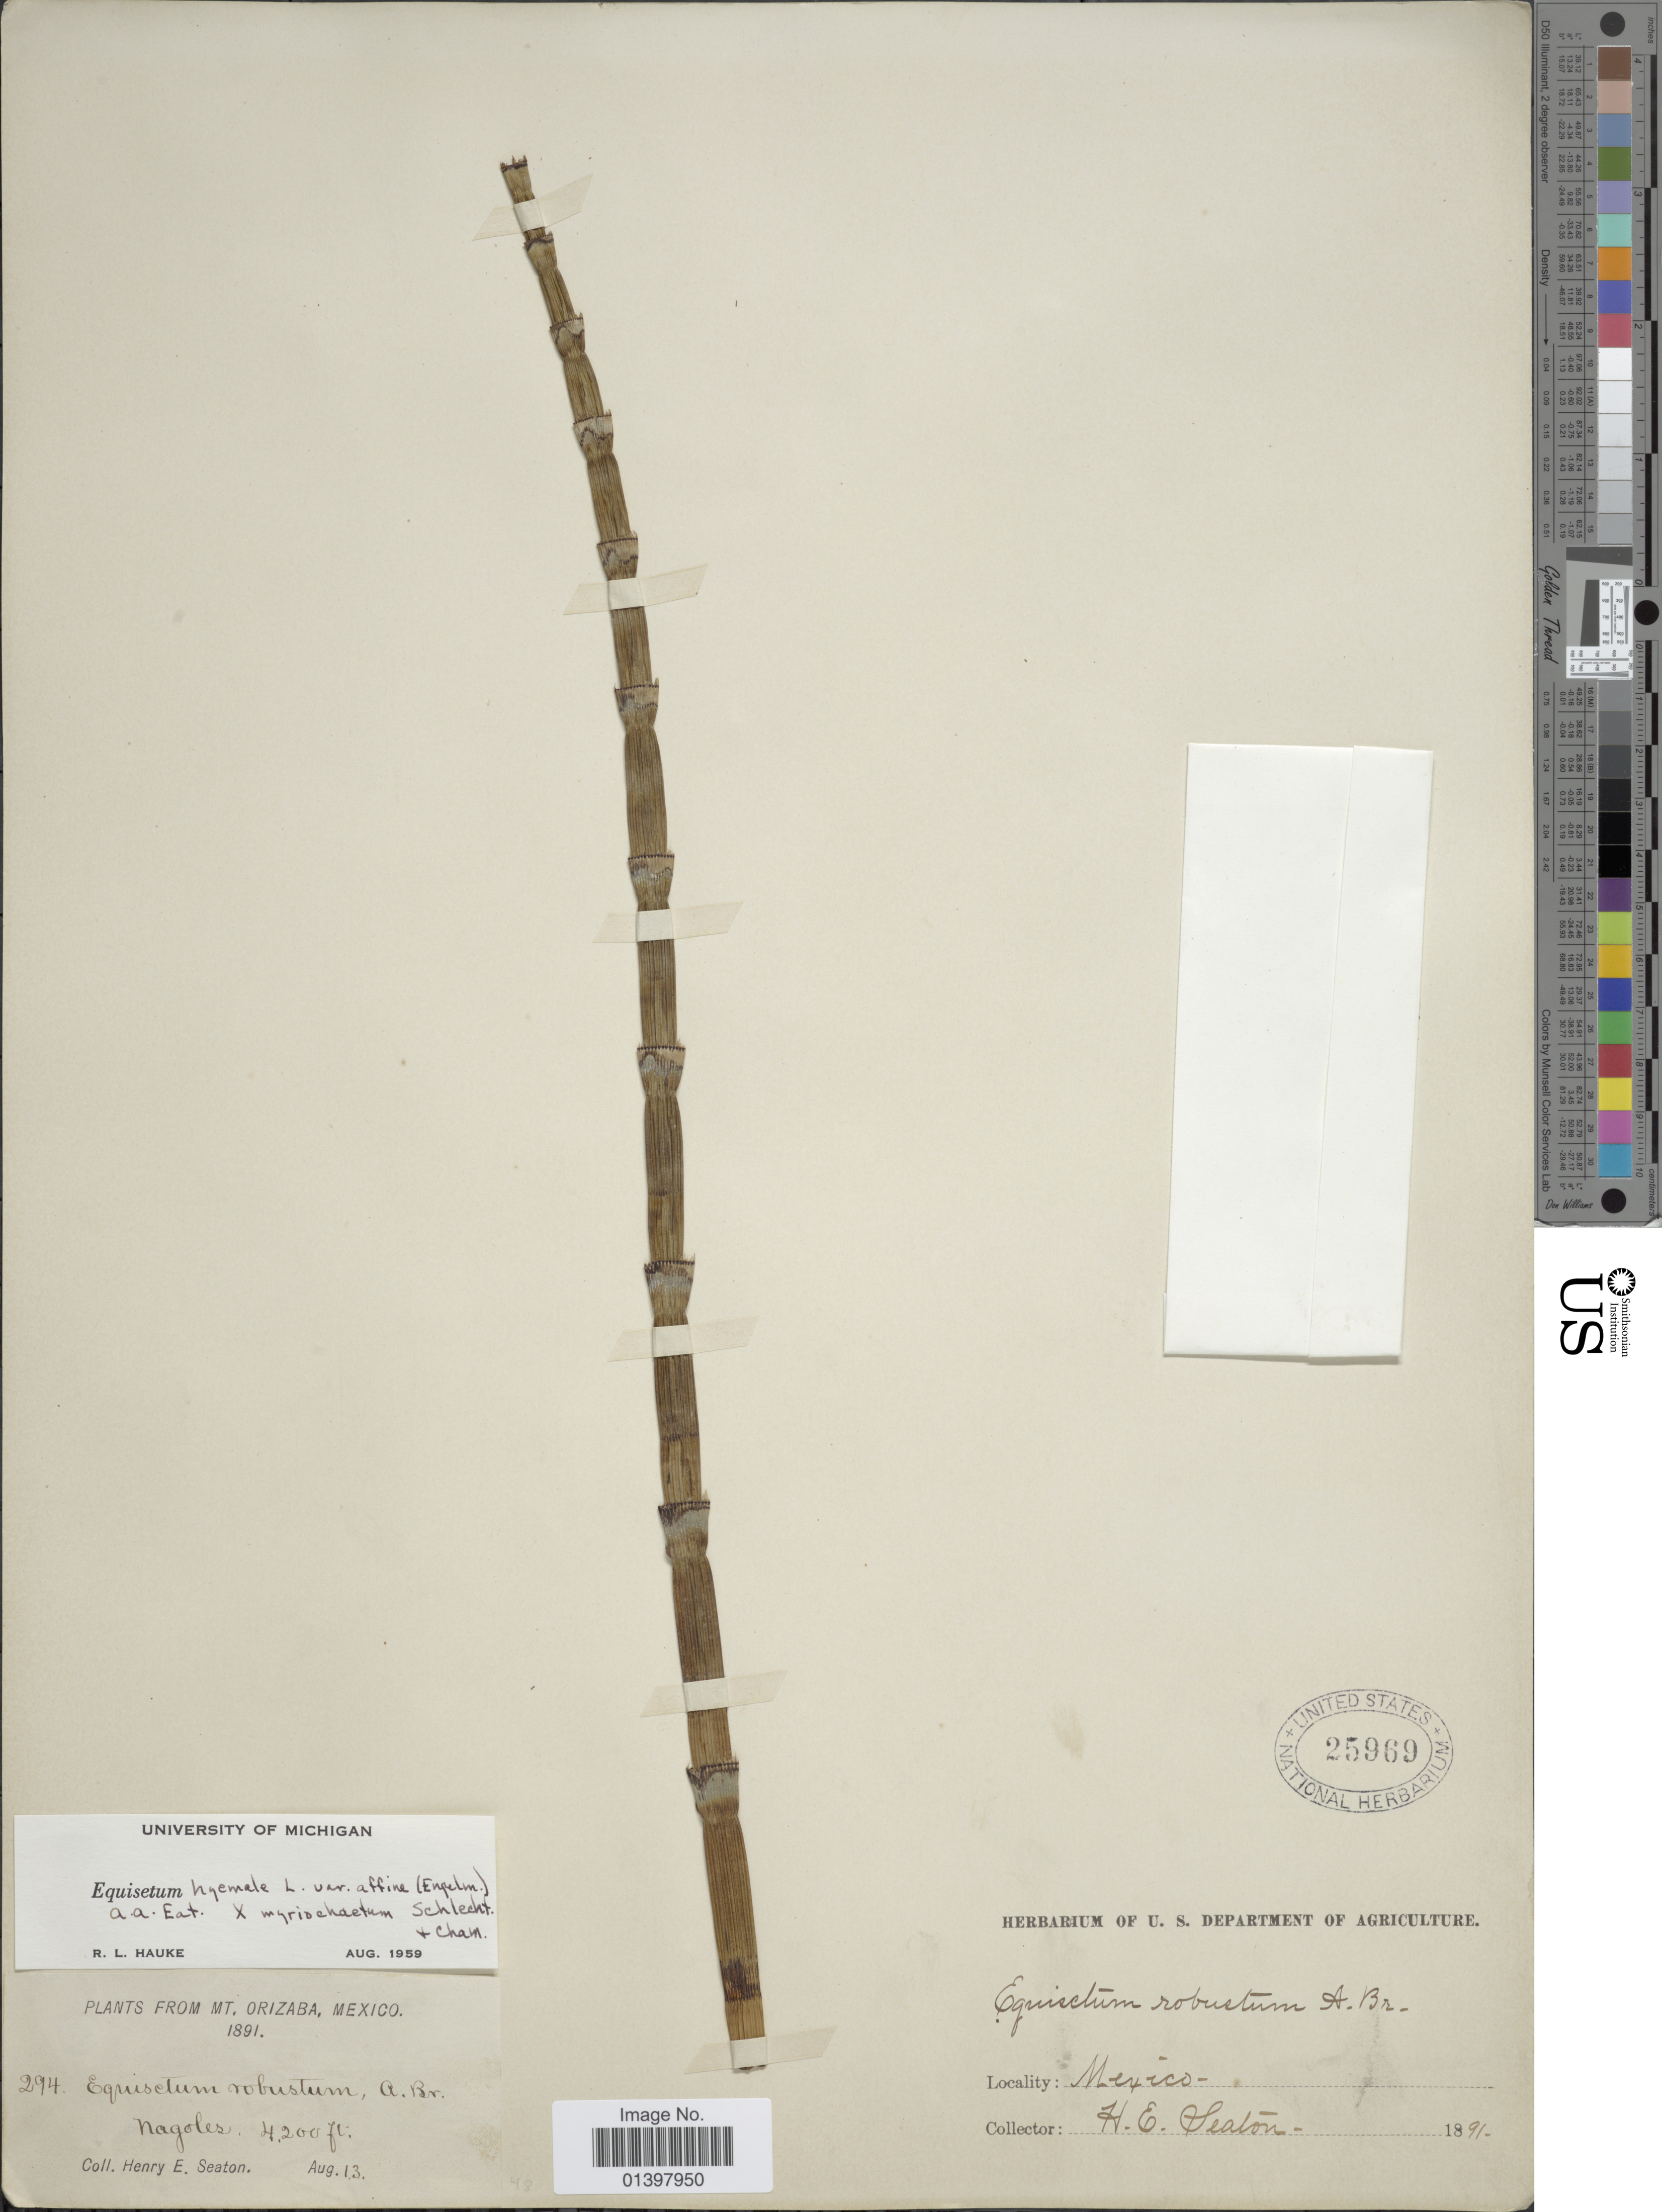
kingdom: Plantae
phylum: Tracheophyta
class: Polypodiopsida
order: Equisetales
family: Equisetaceae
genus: Equisetum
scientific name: Equisetum hyemale x E. myriochaetum Schltdl. & Cham.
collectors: H. E. Seaton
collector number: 294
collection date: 1891-08-13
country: Mexico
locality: Nagoles, Mt. Orizaba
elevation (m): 1280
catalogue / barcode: US 25969